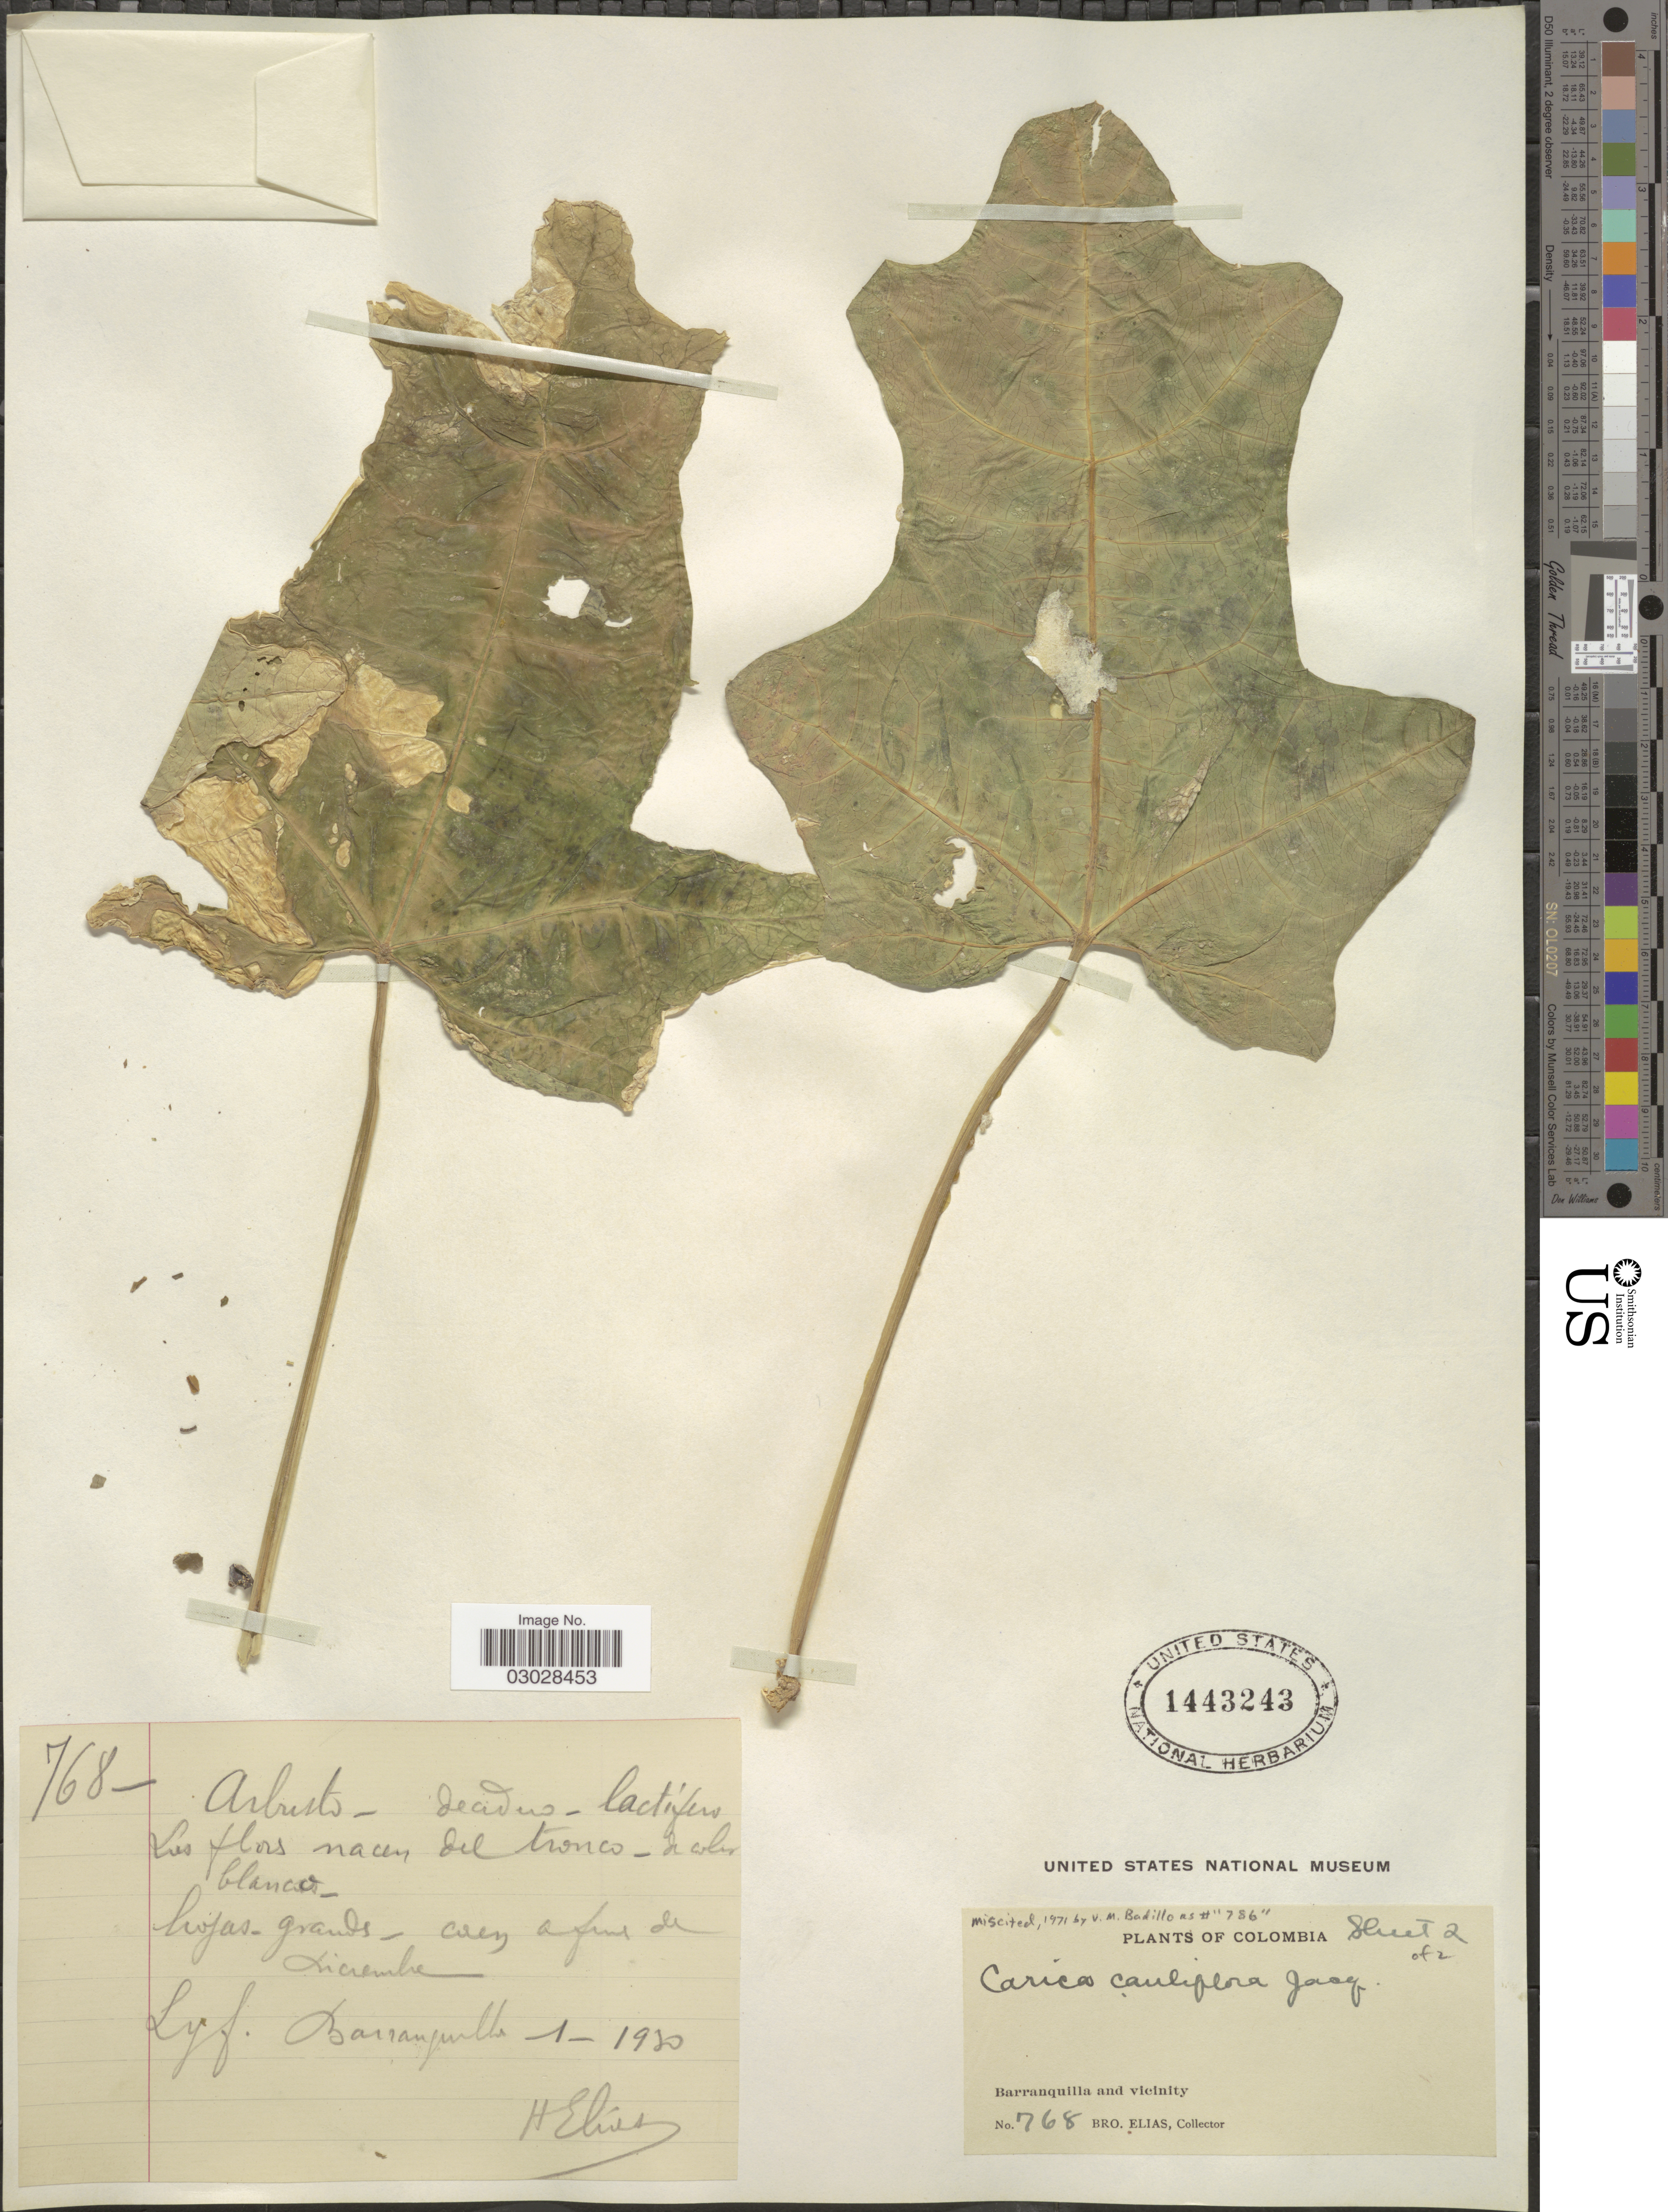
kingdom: Plantae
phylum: Tracheophyta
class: Magnoliopsida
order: Brassicales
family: Caricaceae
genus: Vasconcellea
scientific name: Vasconcellea cauliflora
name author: (Jacq.) A. DC.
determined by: Strong, M. T., (US), Smithsonian Institution - National Museum of Natural History (UNITED STATES)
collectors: Bro. Elias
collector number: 768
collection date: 1930-01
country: Colombia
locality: Barranquilla and vicinity.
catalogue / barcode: US 1443243